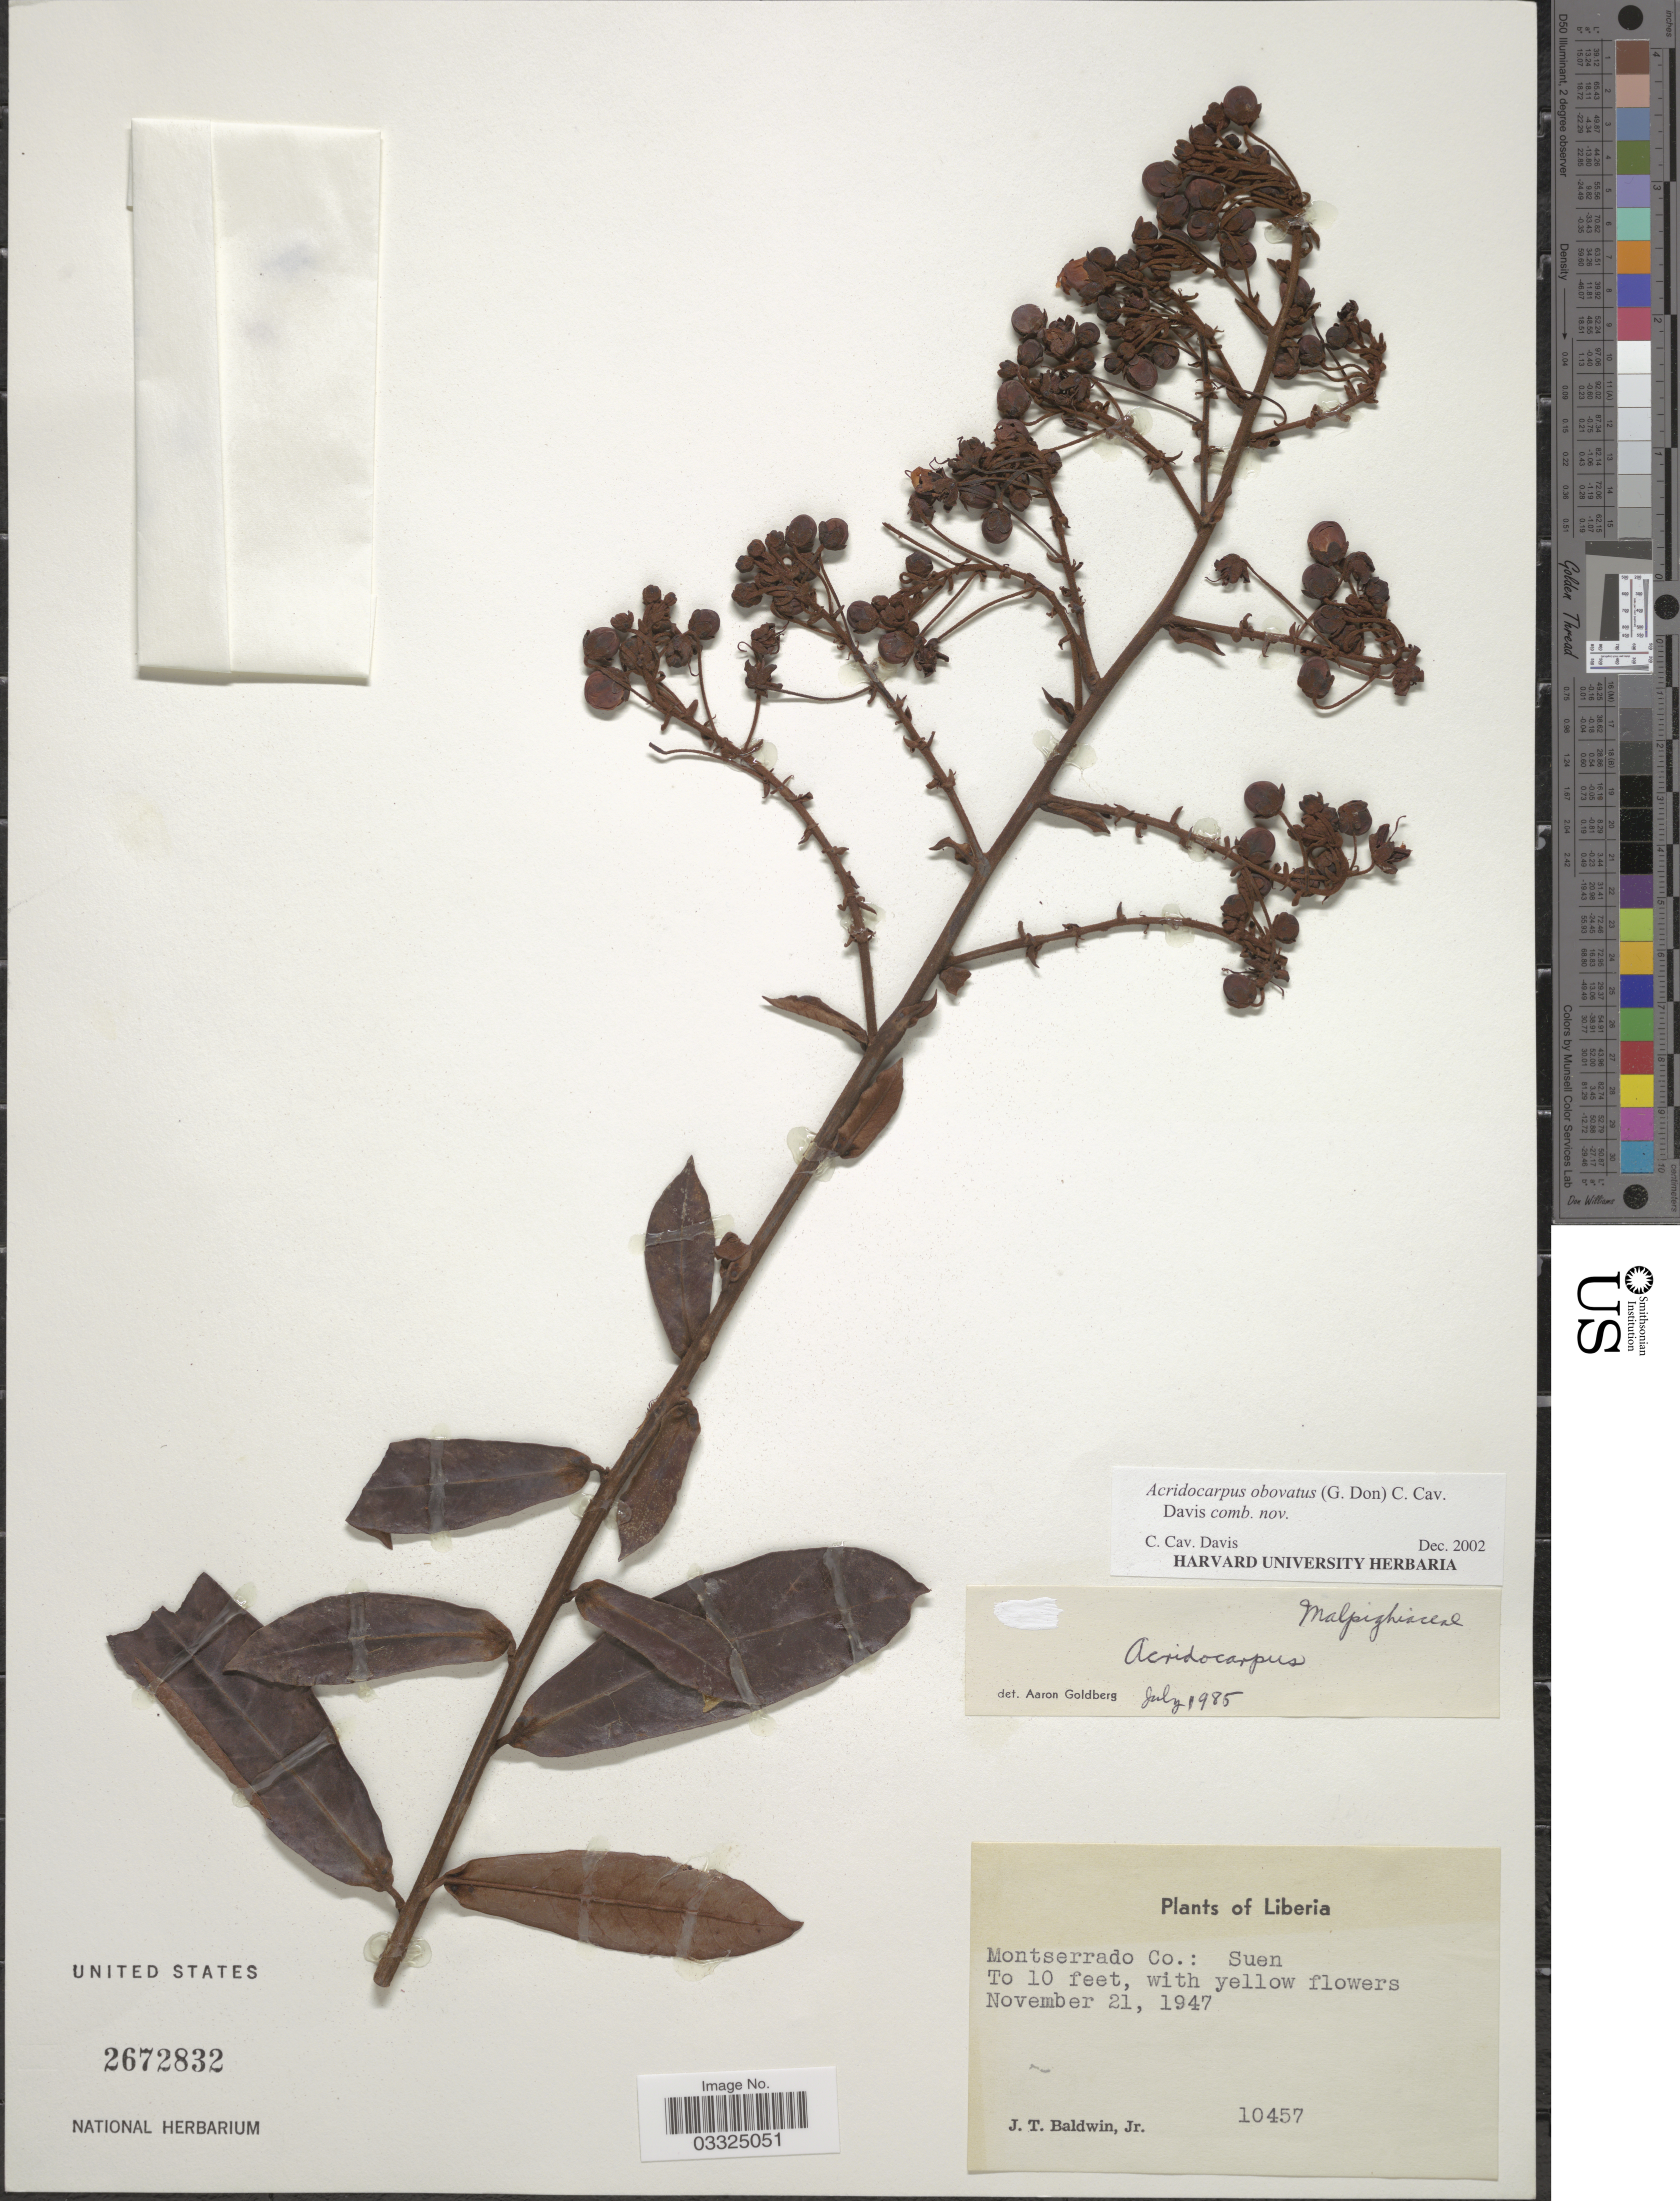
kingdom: Plantae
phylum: Tracheophyta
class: Magnoliopsida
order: Malpighiales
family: Malpighiaceae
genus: Acridocarpus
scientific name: Acridocarpus obovatus (G. Don) C. Cav., comb. nov. ined.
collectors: J. T. Baldwin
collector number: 10457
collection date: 1947-11-21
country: Liberia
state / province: Montserrado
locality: Montserrado Co.: Suen.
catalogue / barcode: US 2672832